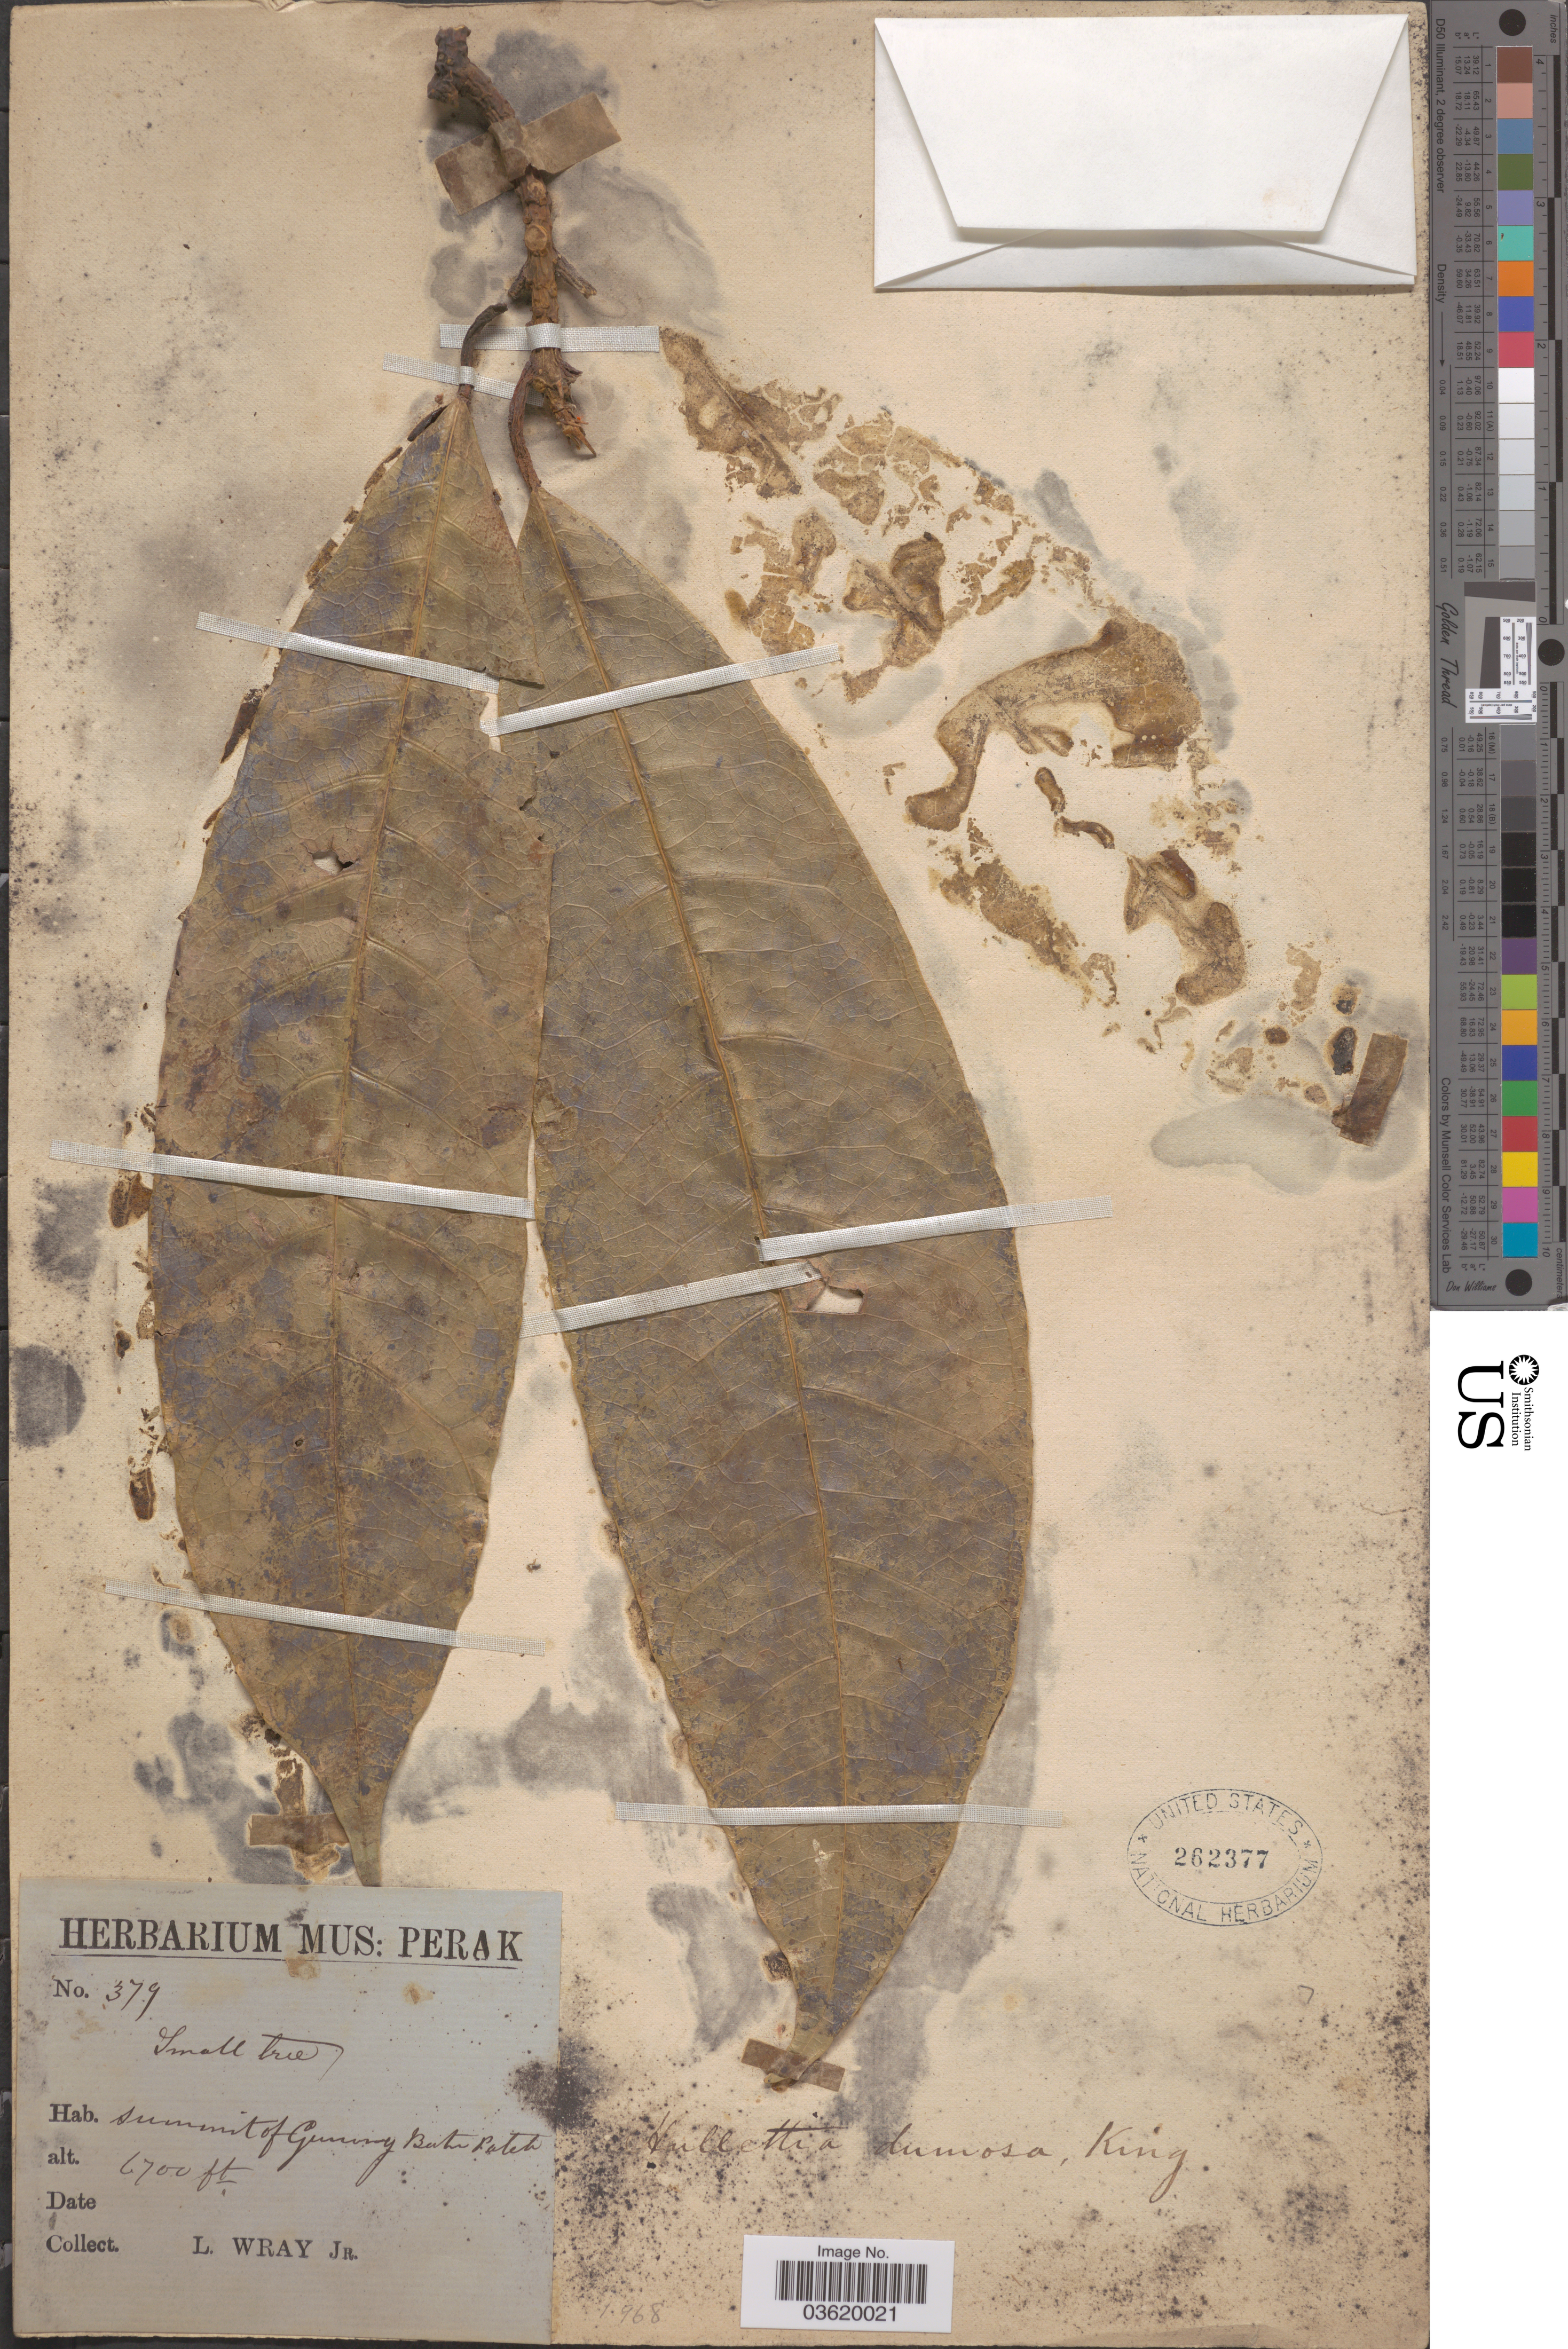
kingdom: Plantae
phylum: Tracheophyta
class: Magnoliopsida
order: Rosales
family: Moraceae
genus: Hullettia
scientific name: Hullettia dumosa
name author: R.M. King in Hook. f.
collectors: L. Wray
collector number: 379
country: Malaysia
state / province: Perak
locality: Summit of Gu!.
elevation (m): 2042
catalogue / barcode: US 262377